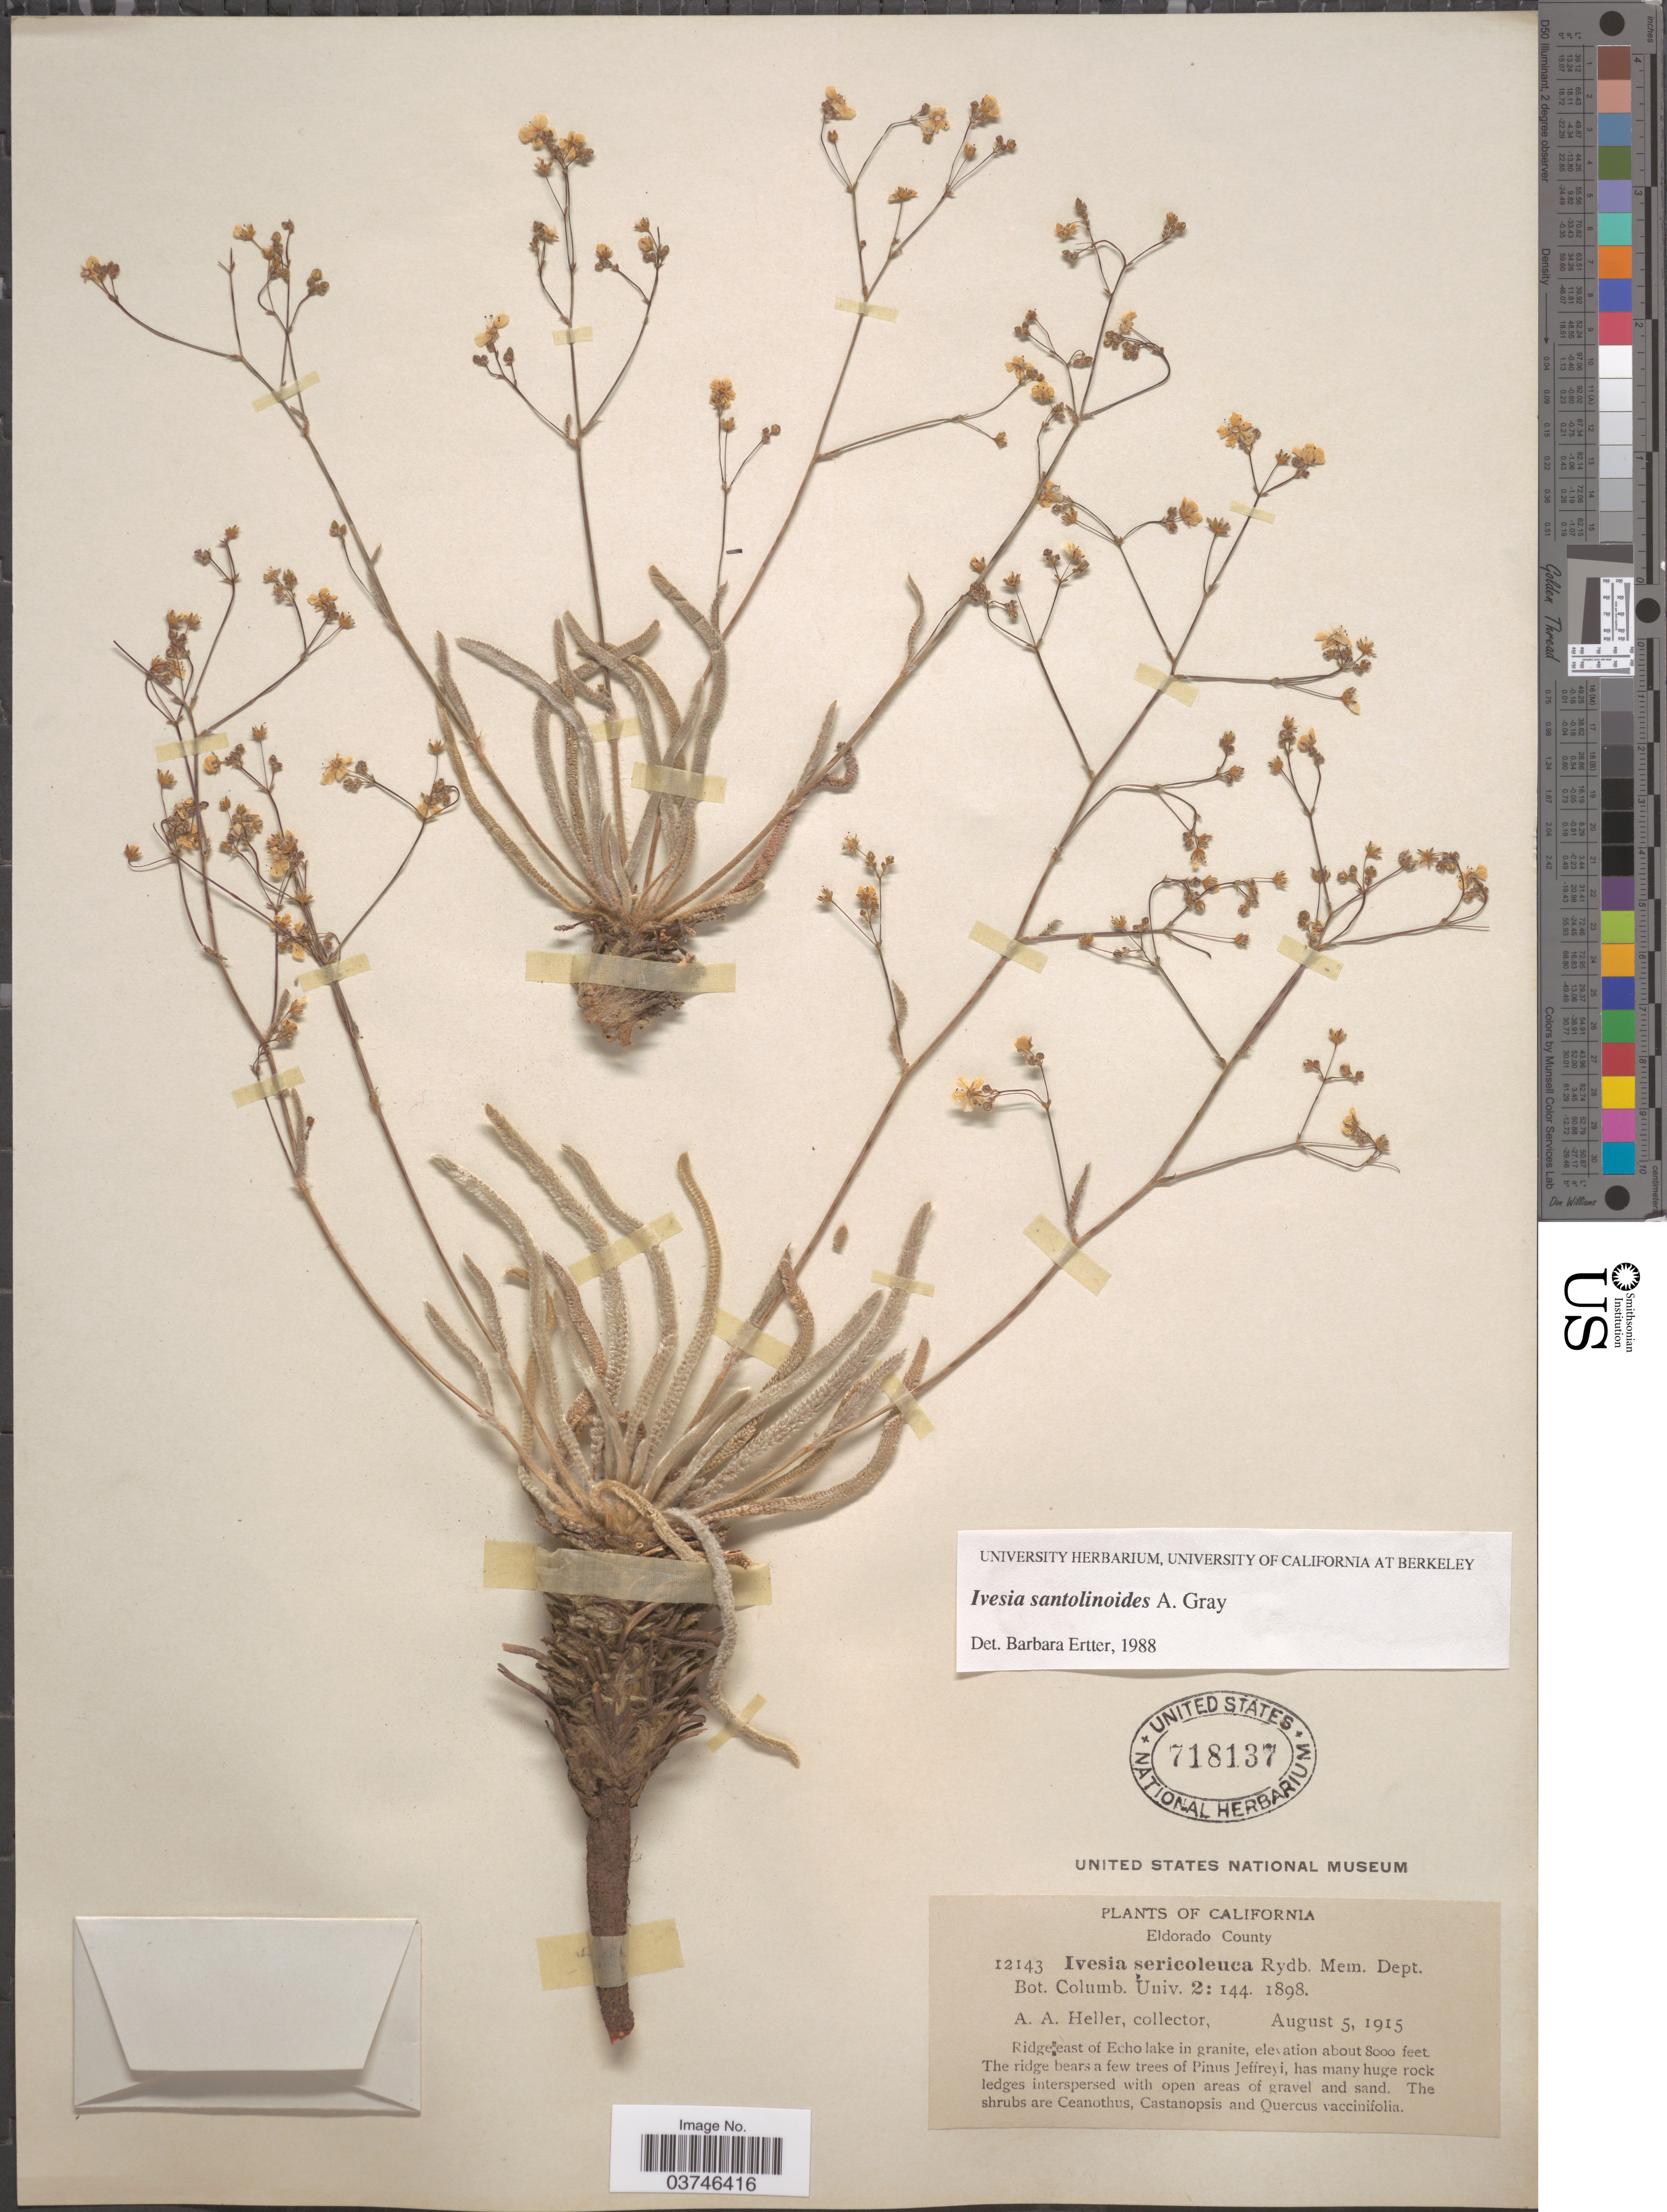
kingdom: Plantae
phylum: Tracheophyta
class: Magnoliopsida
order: Rosales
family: Rosaceae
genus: Potentilla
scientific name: Potentilla santalinoides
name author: (A. Gray) Greene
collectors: A. A. Heller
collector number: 12143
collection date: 1915-08-05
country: United States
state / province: California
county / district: El Dorado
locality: Eldorado County. Ridge east of Echo lake in granite.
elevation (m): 2438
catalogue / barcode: US 718137